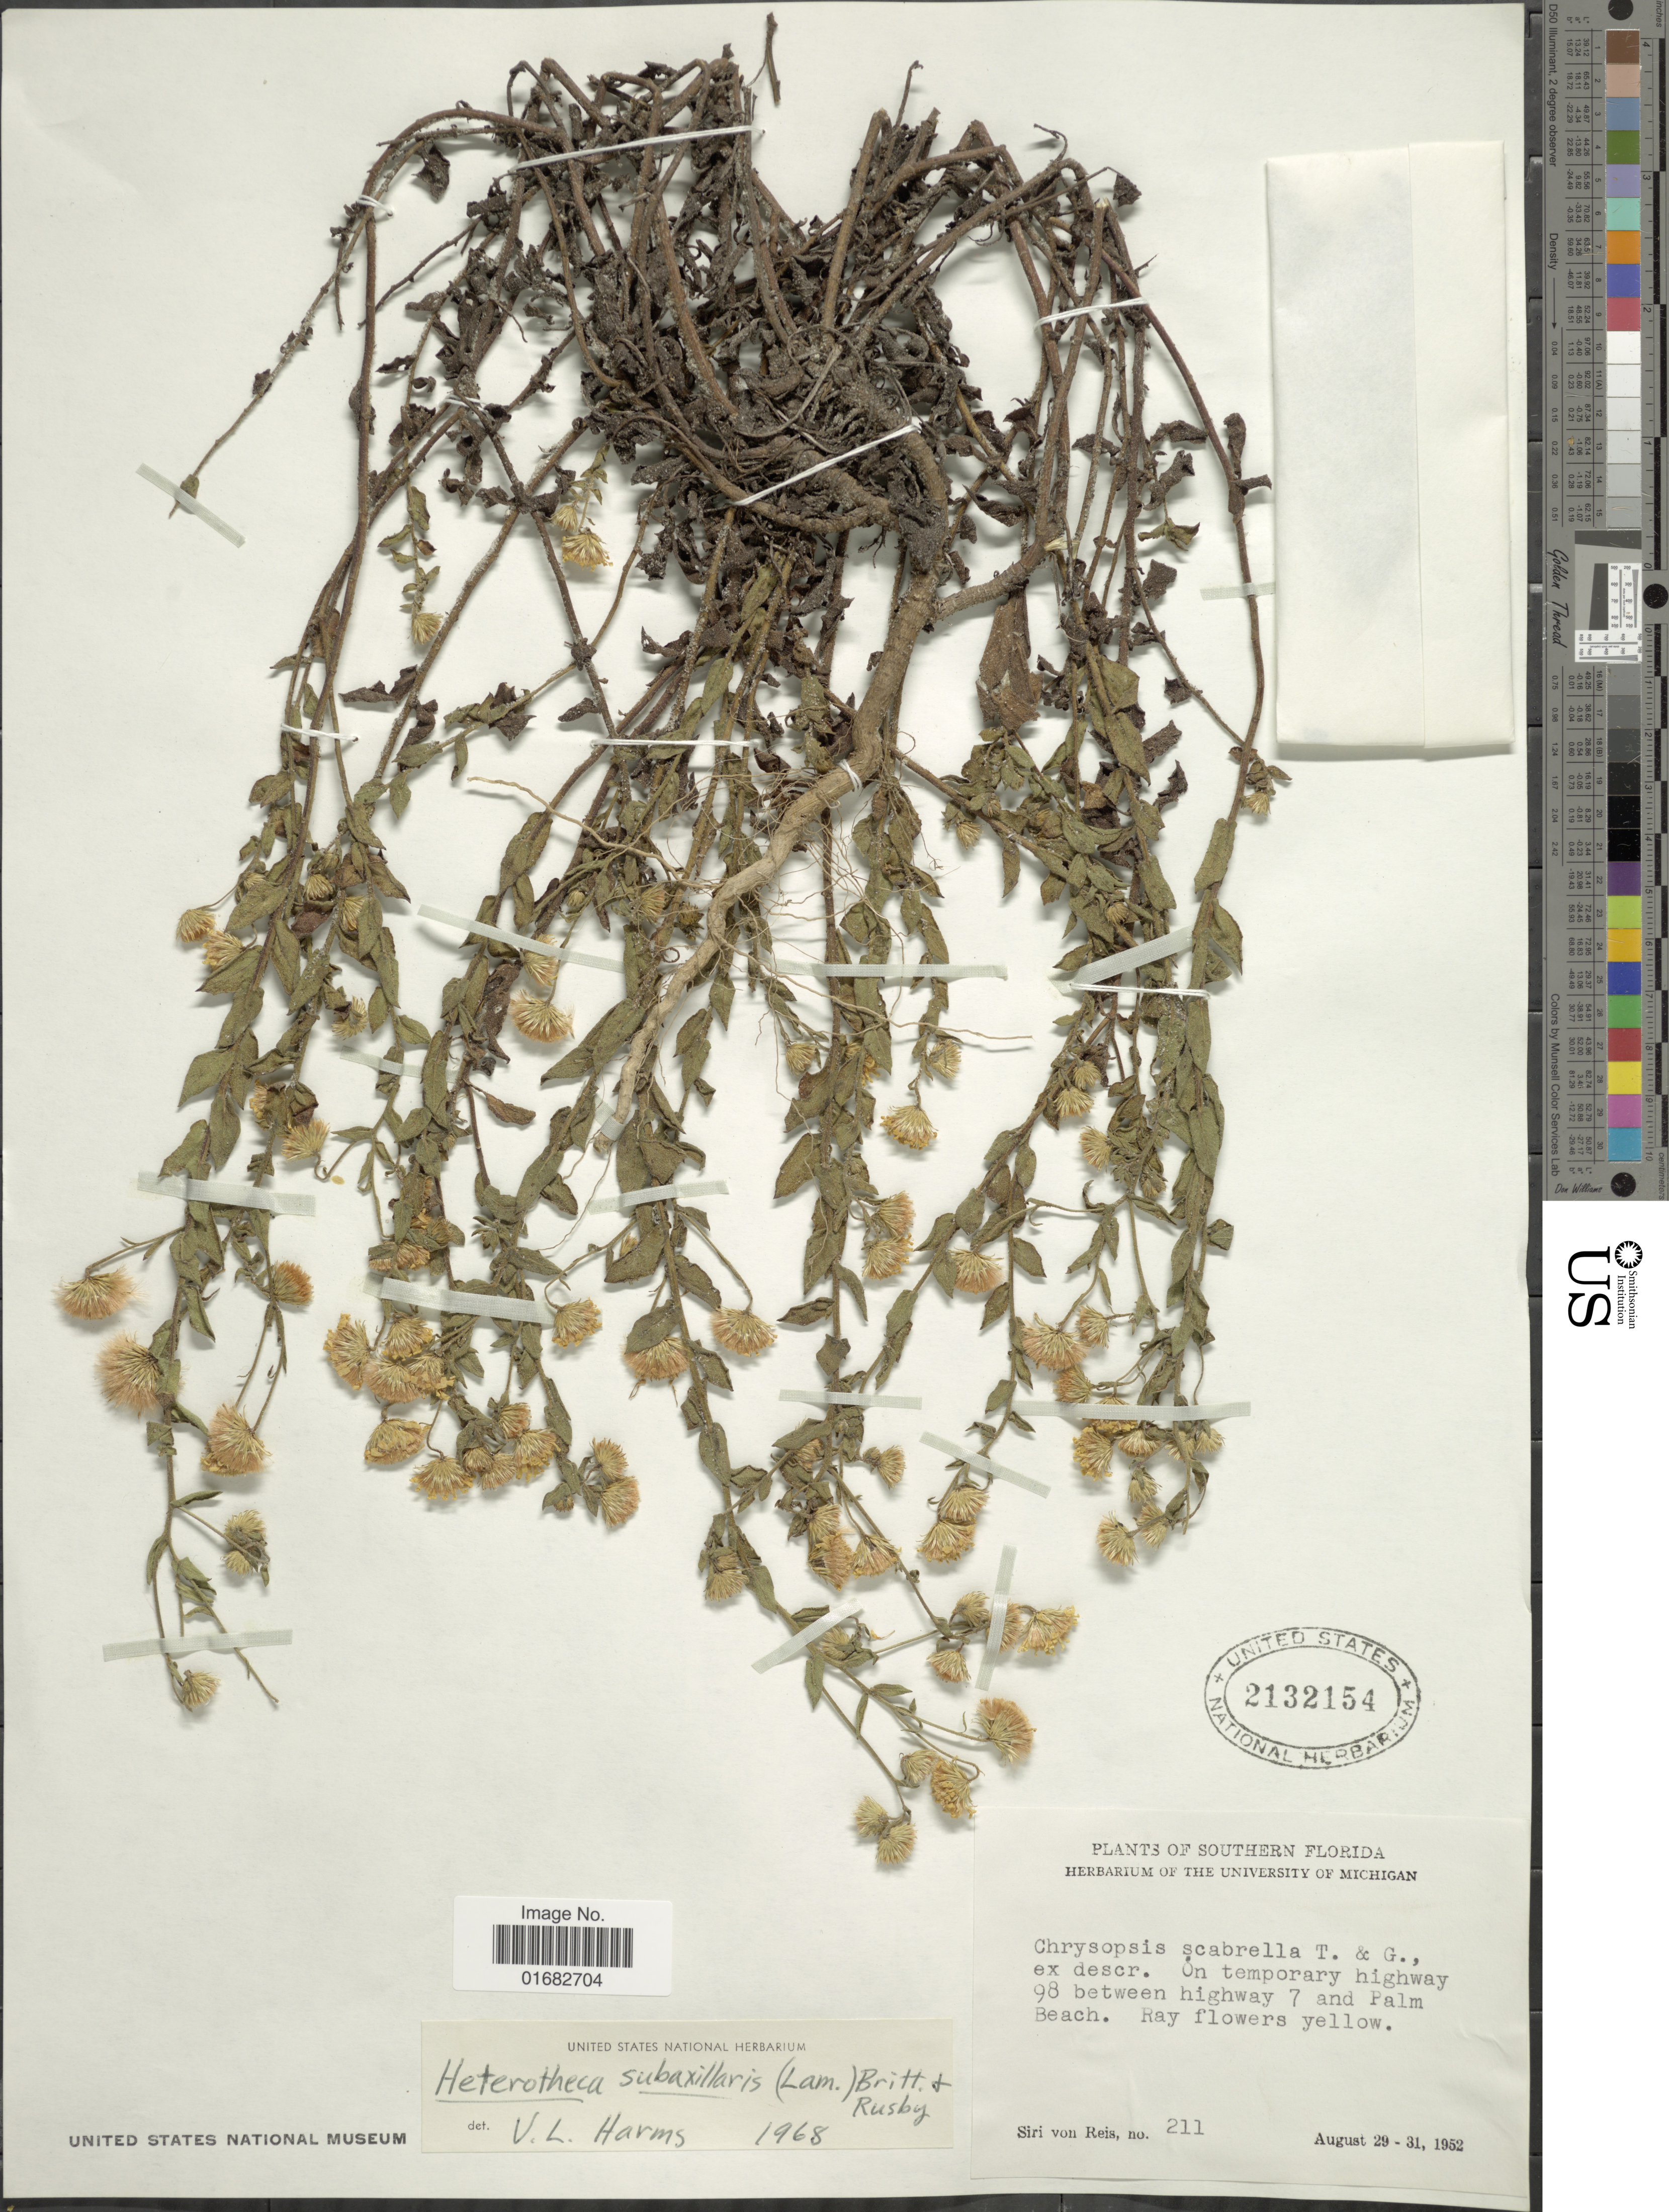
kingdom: Plantae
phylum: Tracheophyta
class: Magnoliopsida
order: Asterales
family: Asteraceae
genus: Heterotheca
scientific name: Heterotheca subaxillaris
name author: (Lam.) Britton & Rusby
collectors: S. von Reis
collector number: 211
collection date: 1952-08-29/1952-08-31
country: United States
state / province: Florida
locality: Southern Florida. On temporary highway 98 between highway 7 and Palm Beach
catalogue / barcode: US 2132154